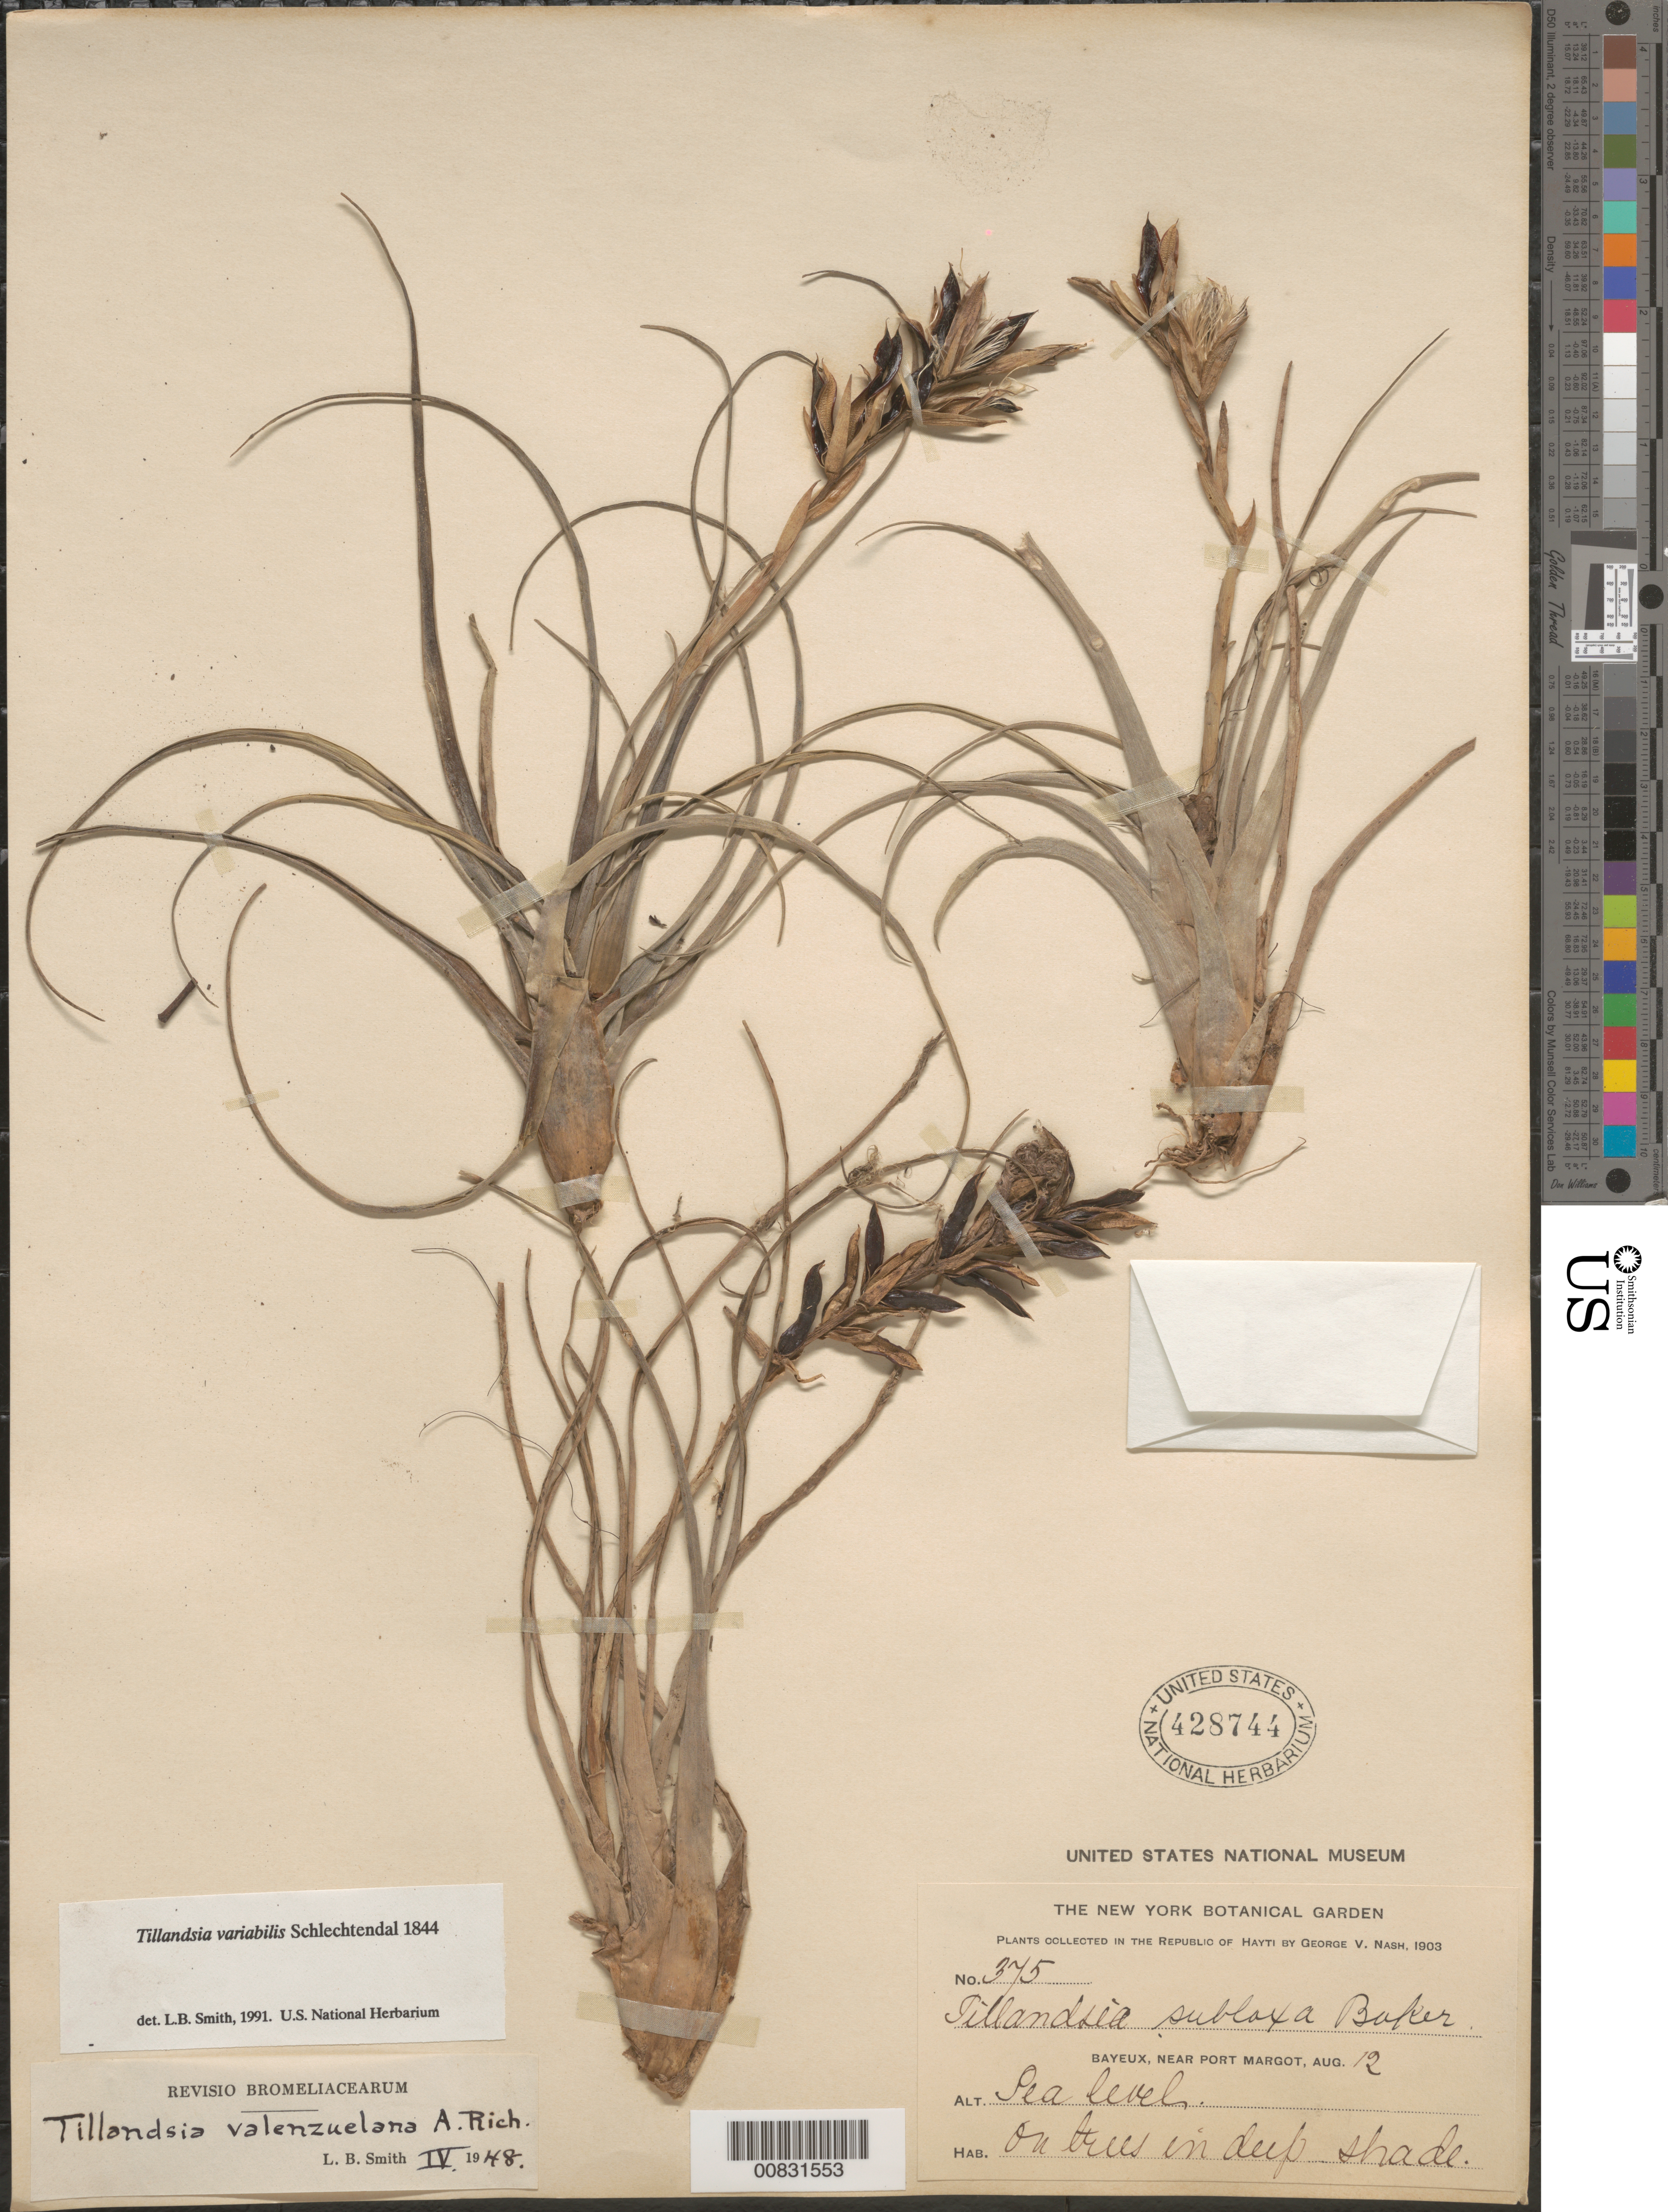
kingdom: Plantae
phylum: Tracheophyta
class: Liliopsida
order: Poales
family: Bromeliaceae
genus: Tillandsia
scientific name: Tillandsia variabilis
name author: Schltdl.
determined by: Smith, Lyman B., (US), NMNH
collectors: G. V. Nash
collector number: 375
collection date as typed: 12 Aug 1903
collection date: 1903-08-12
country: Haiti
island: Hispaniola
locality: Bayeux, near Port Margot. Sea level.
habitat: On trees in deep shade.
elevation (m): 0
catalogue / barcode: US 428744